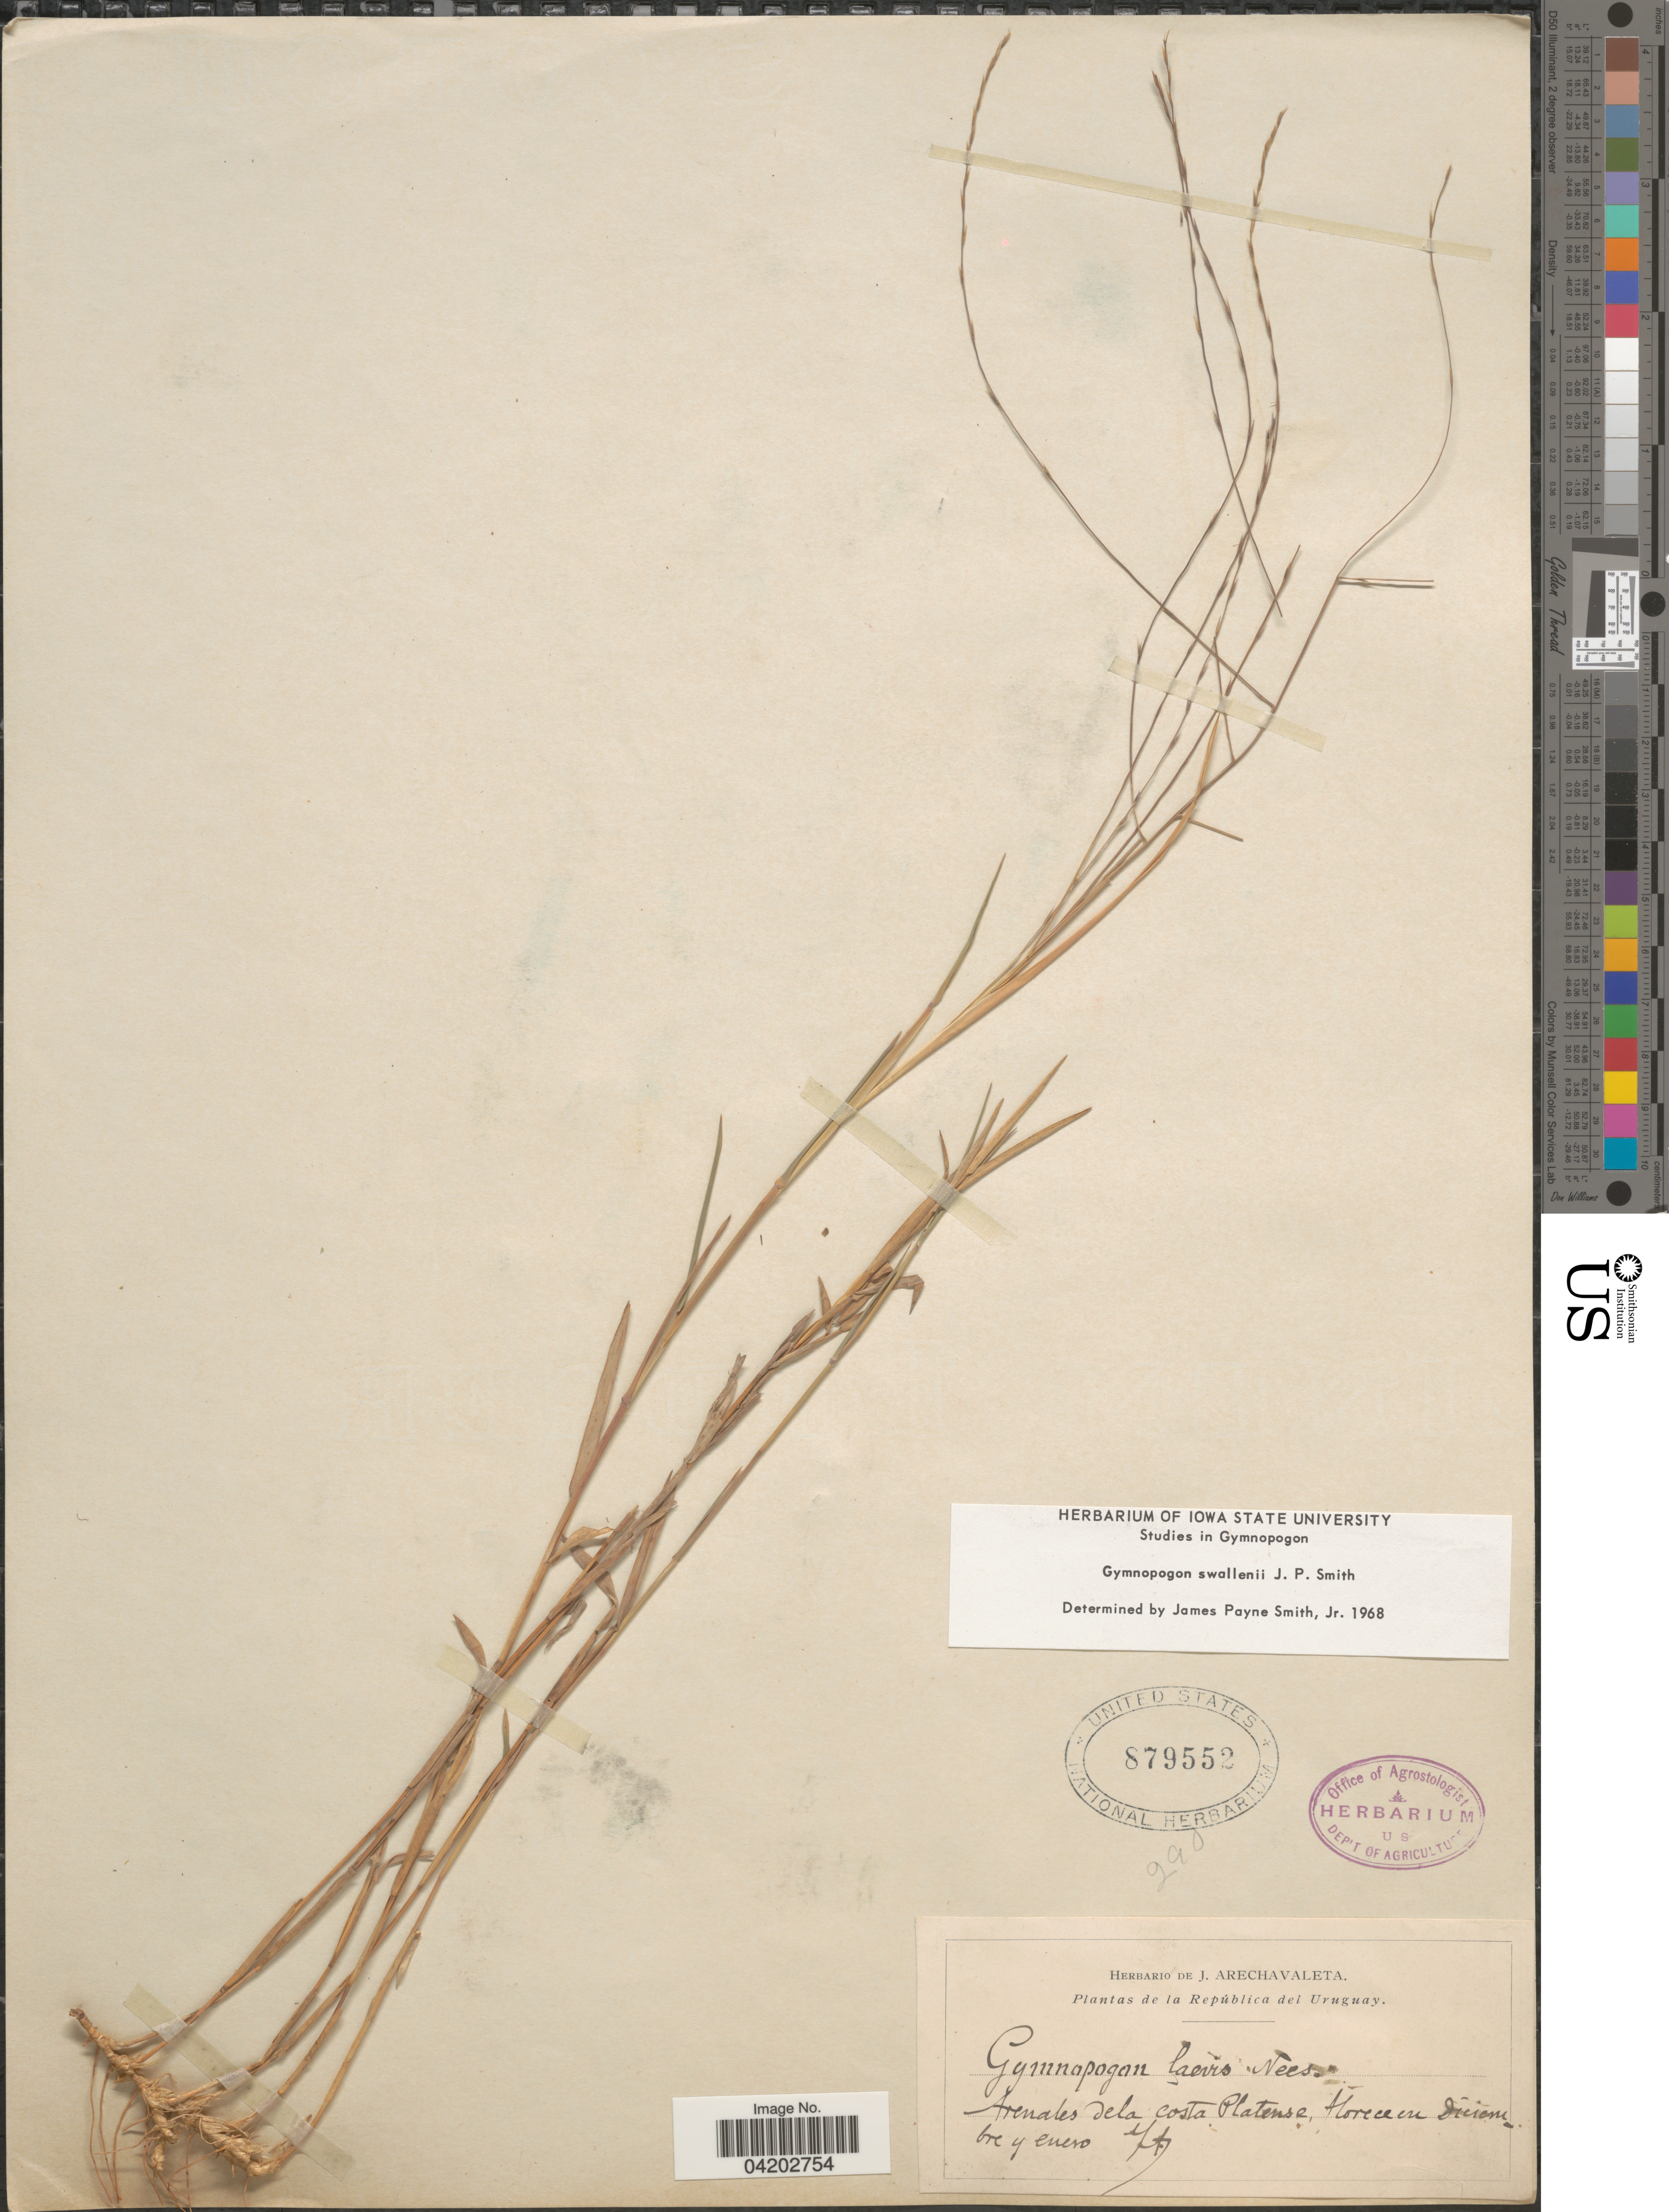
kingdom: Plantae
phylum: Tracheophyta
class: Liliopsida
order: Poales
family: Poaceae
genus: Gymnopogon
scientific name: Gymnopogon legrandii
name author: Roseng.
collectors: ex herb. de J. Arechavaleta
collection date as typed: Diciembre y enero 71*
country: Uruguay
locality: Arenales dela costa Platense.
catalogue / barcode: US 879552